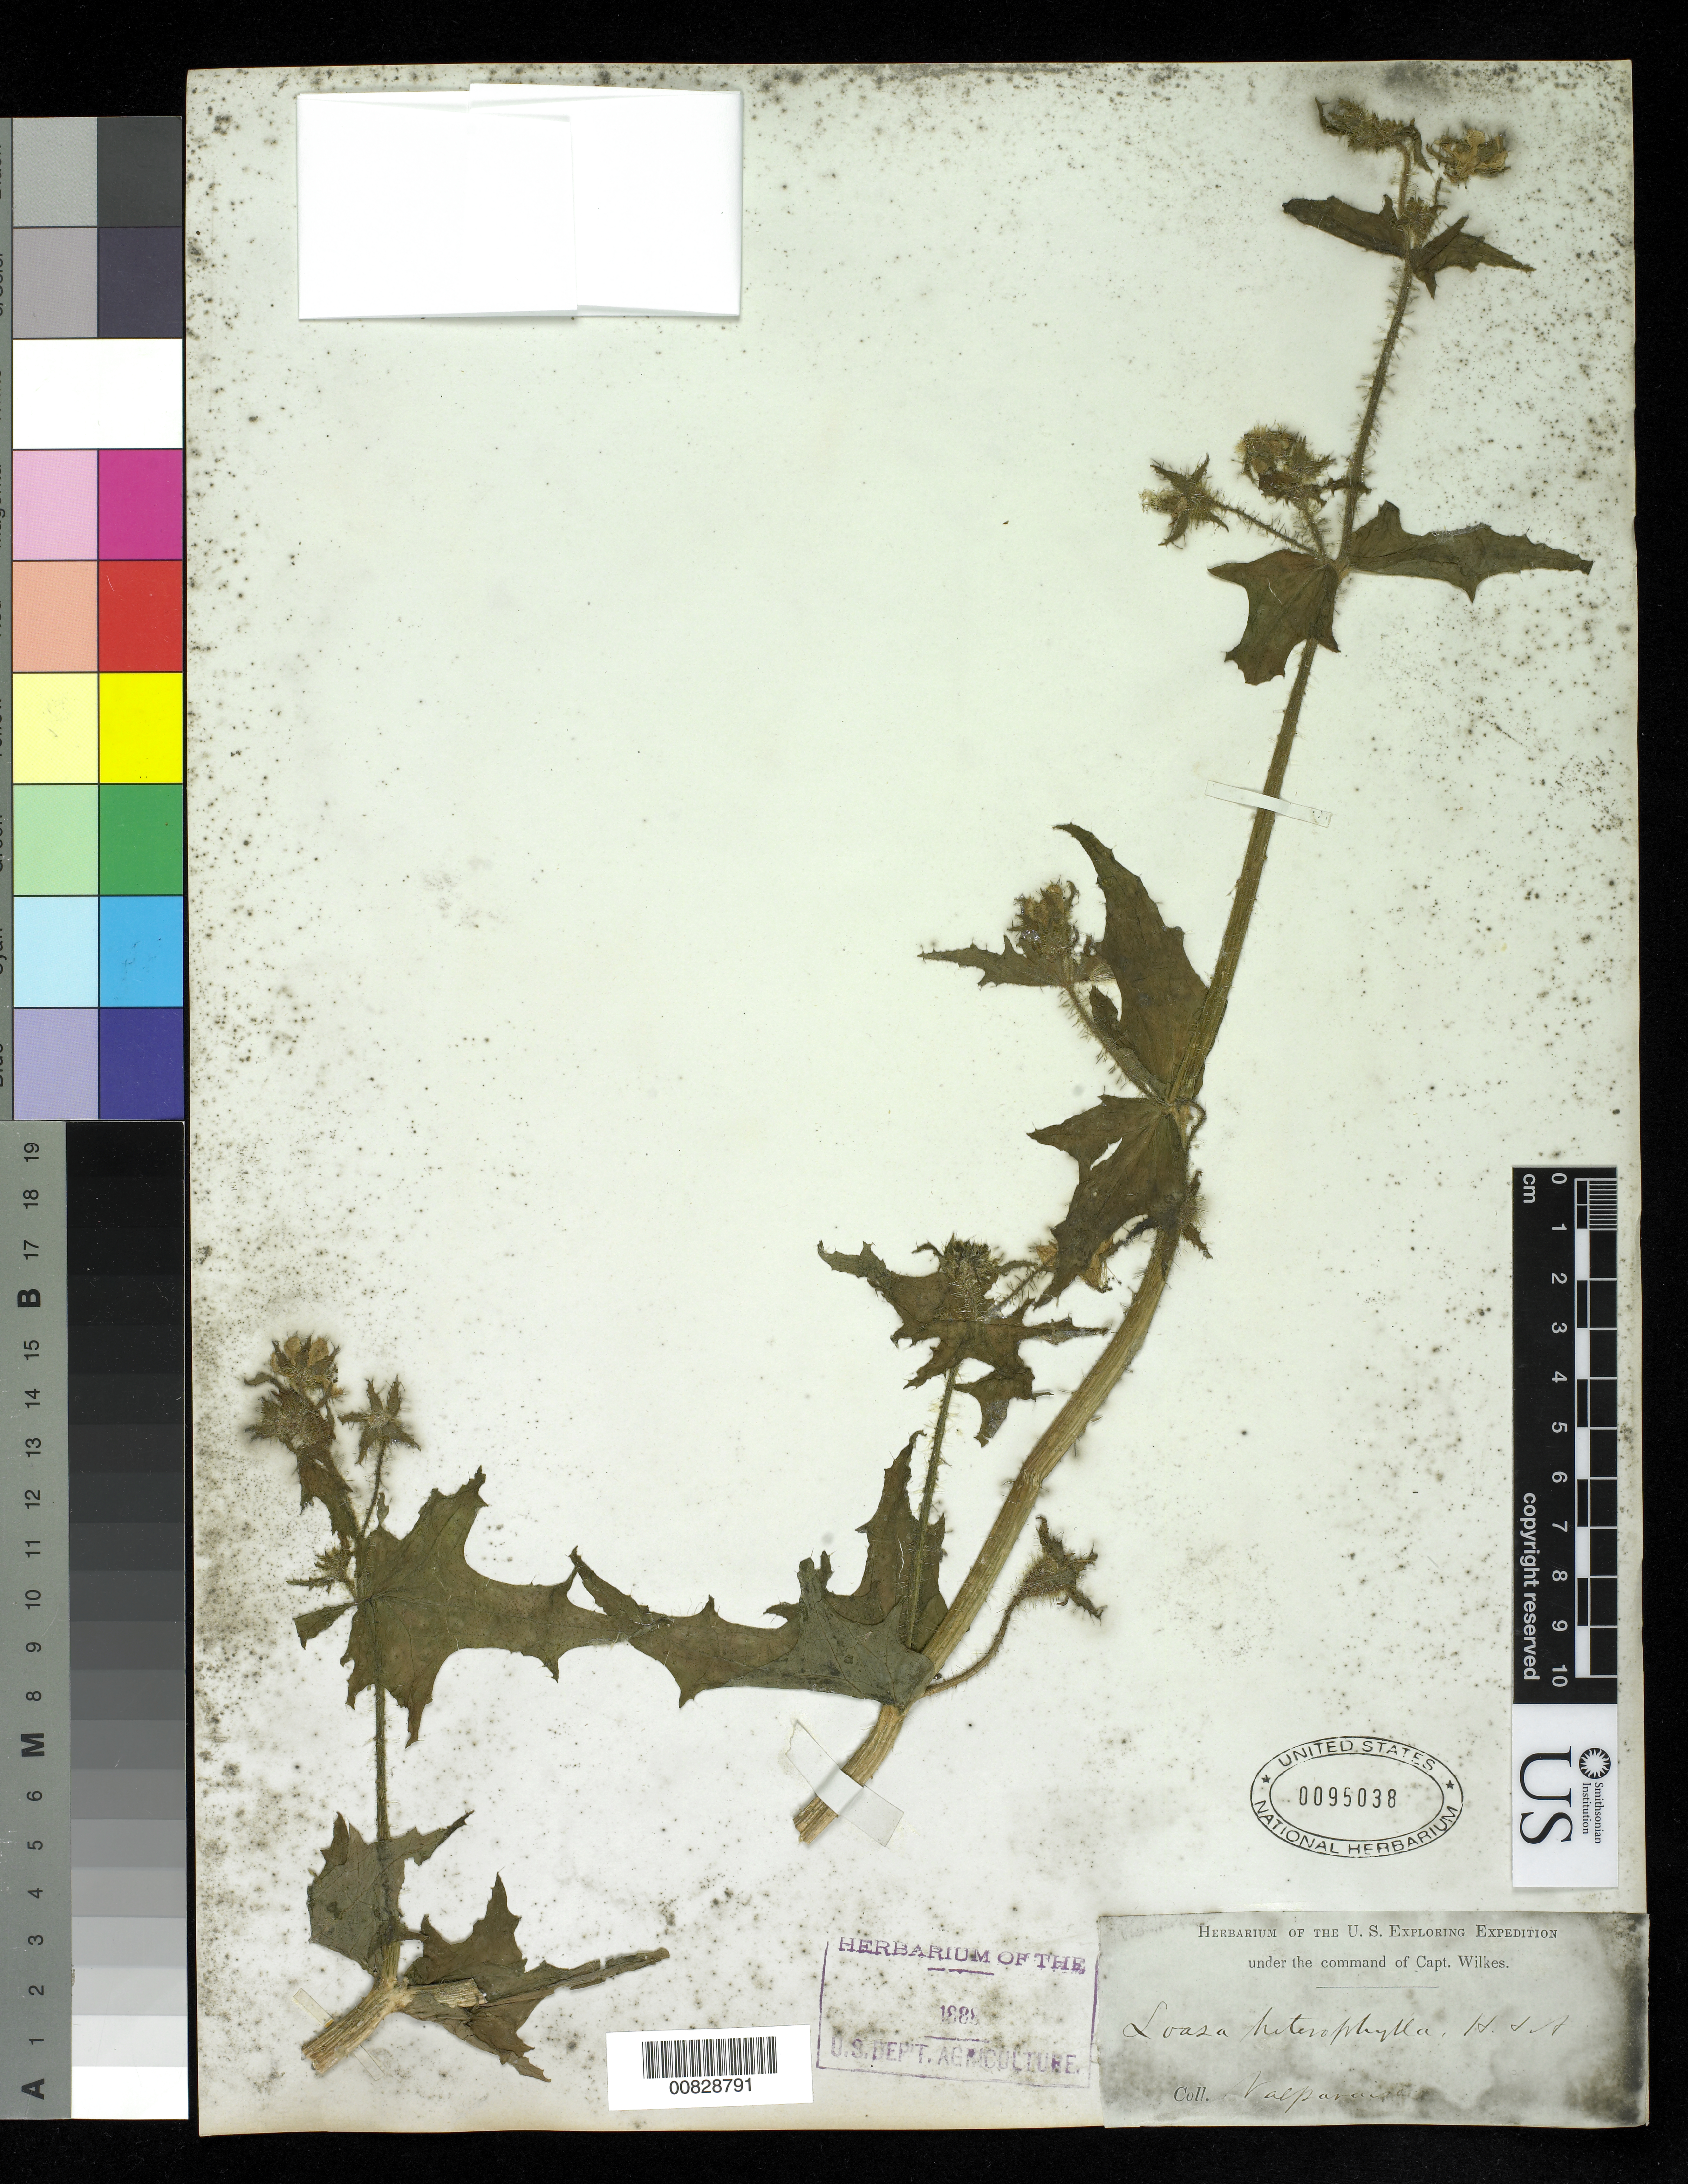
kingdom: Plantae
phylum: Tracheophyta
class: Magnoliopsida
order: Cornales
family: Loasaceae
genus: Loasa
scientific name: Loasa heterophylla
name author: Hook. & Arn.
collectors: Wilkes Explor. Exped.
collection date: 1838/1842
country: Chile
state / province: Valparaíso (V)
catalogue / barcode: US 95038